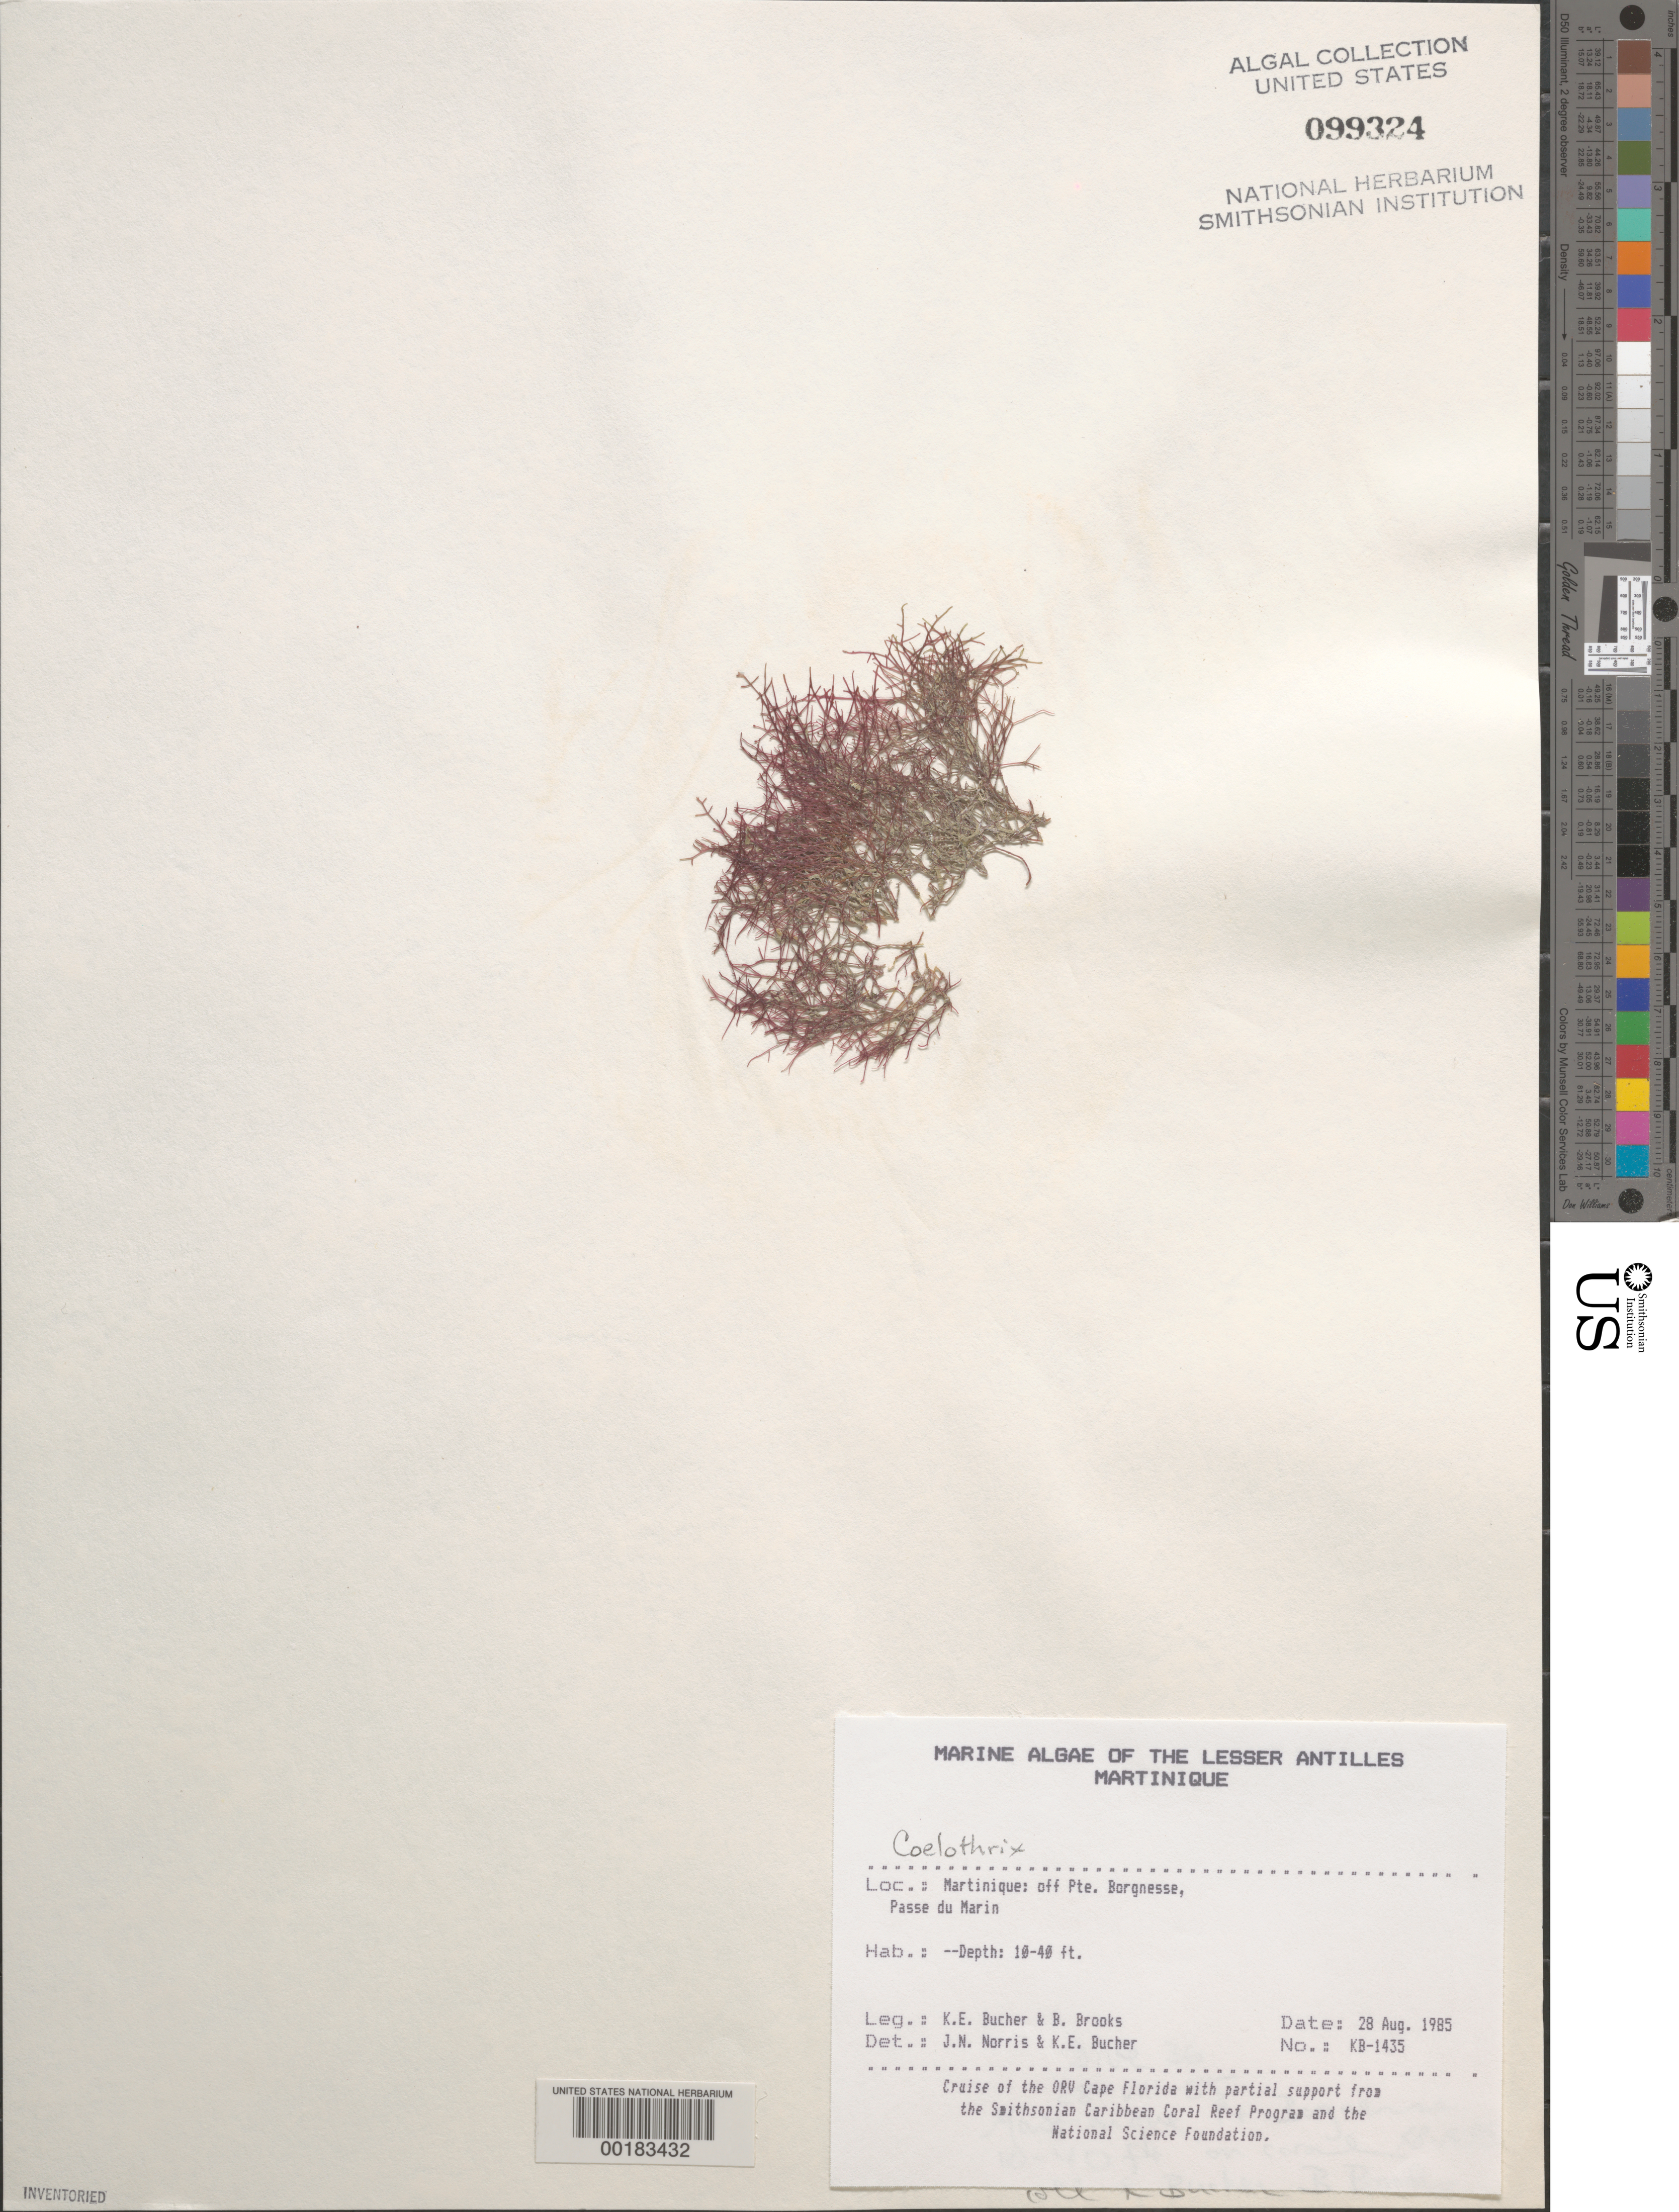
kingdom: Plantae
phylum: Rhodophyta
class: Florideophyceae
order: Rhodymeniales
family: Champiaceae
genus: Coelothrix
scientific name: Coelothrix sp.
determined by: Norris, J. N.; Bucher, K. E.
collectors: K. E. Bucher & B. Brooks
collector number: Kb-1435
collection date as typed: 28 Aug 1985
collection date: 1985-08-28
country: Martinique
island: Martinique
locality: Passe du Marin, off Pointe Borgnesse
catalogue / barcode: US 99324